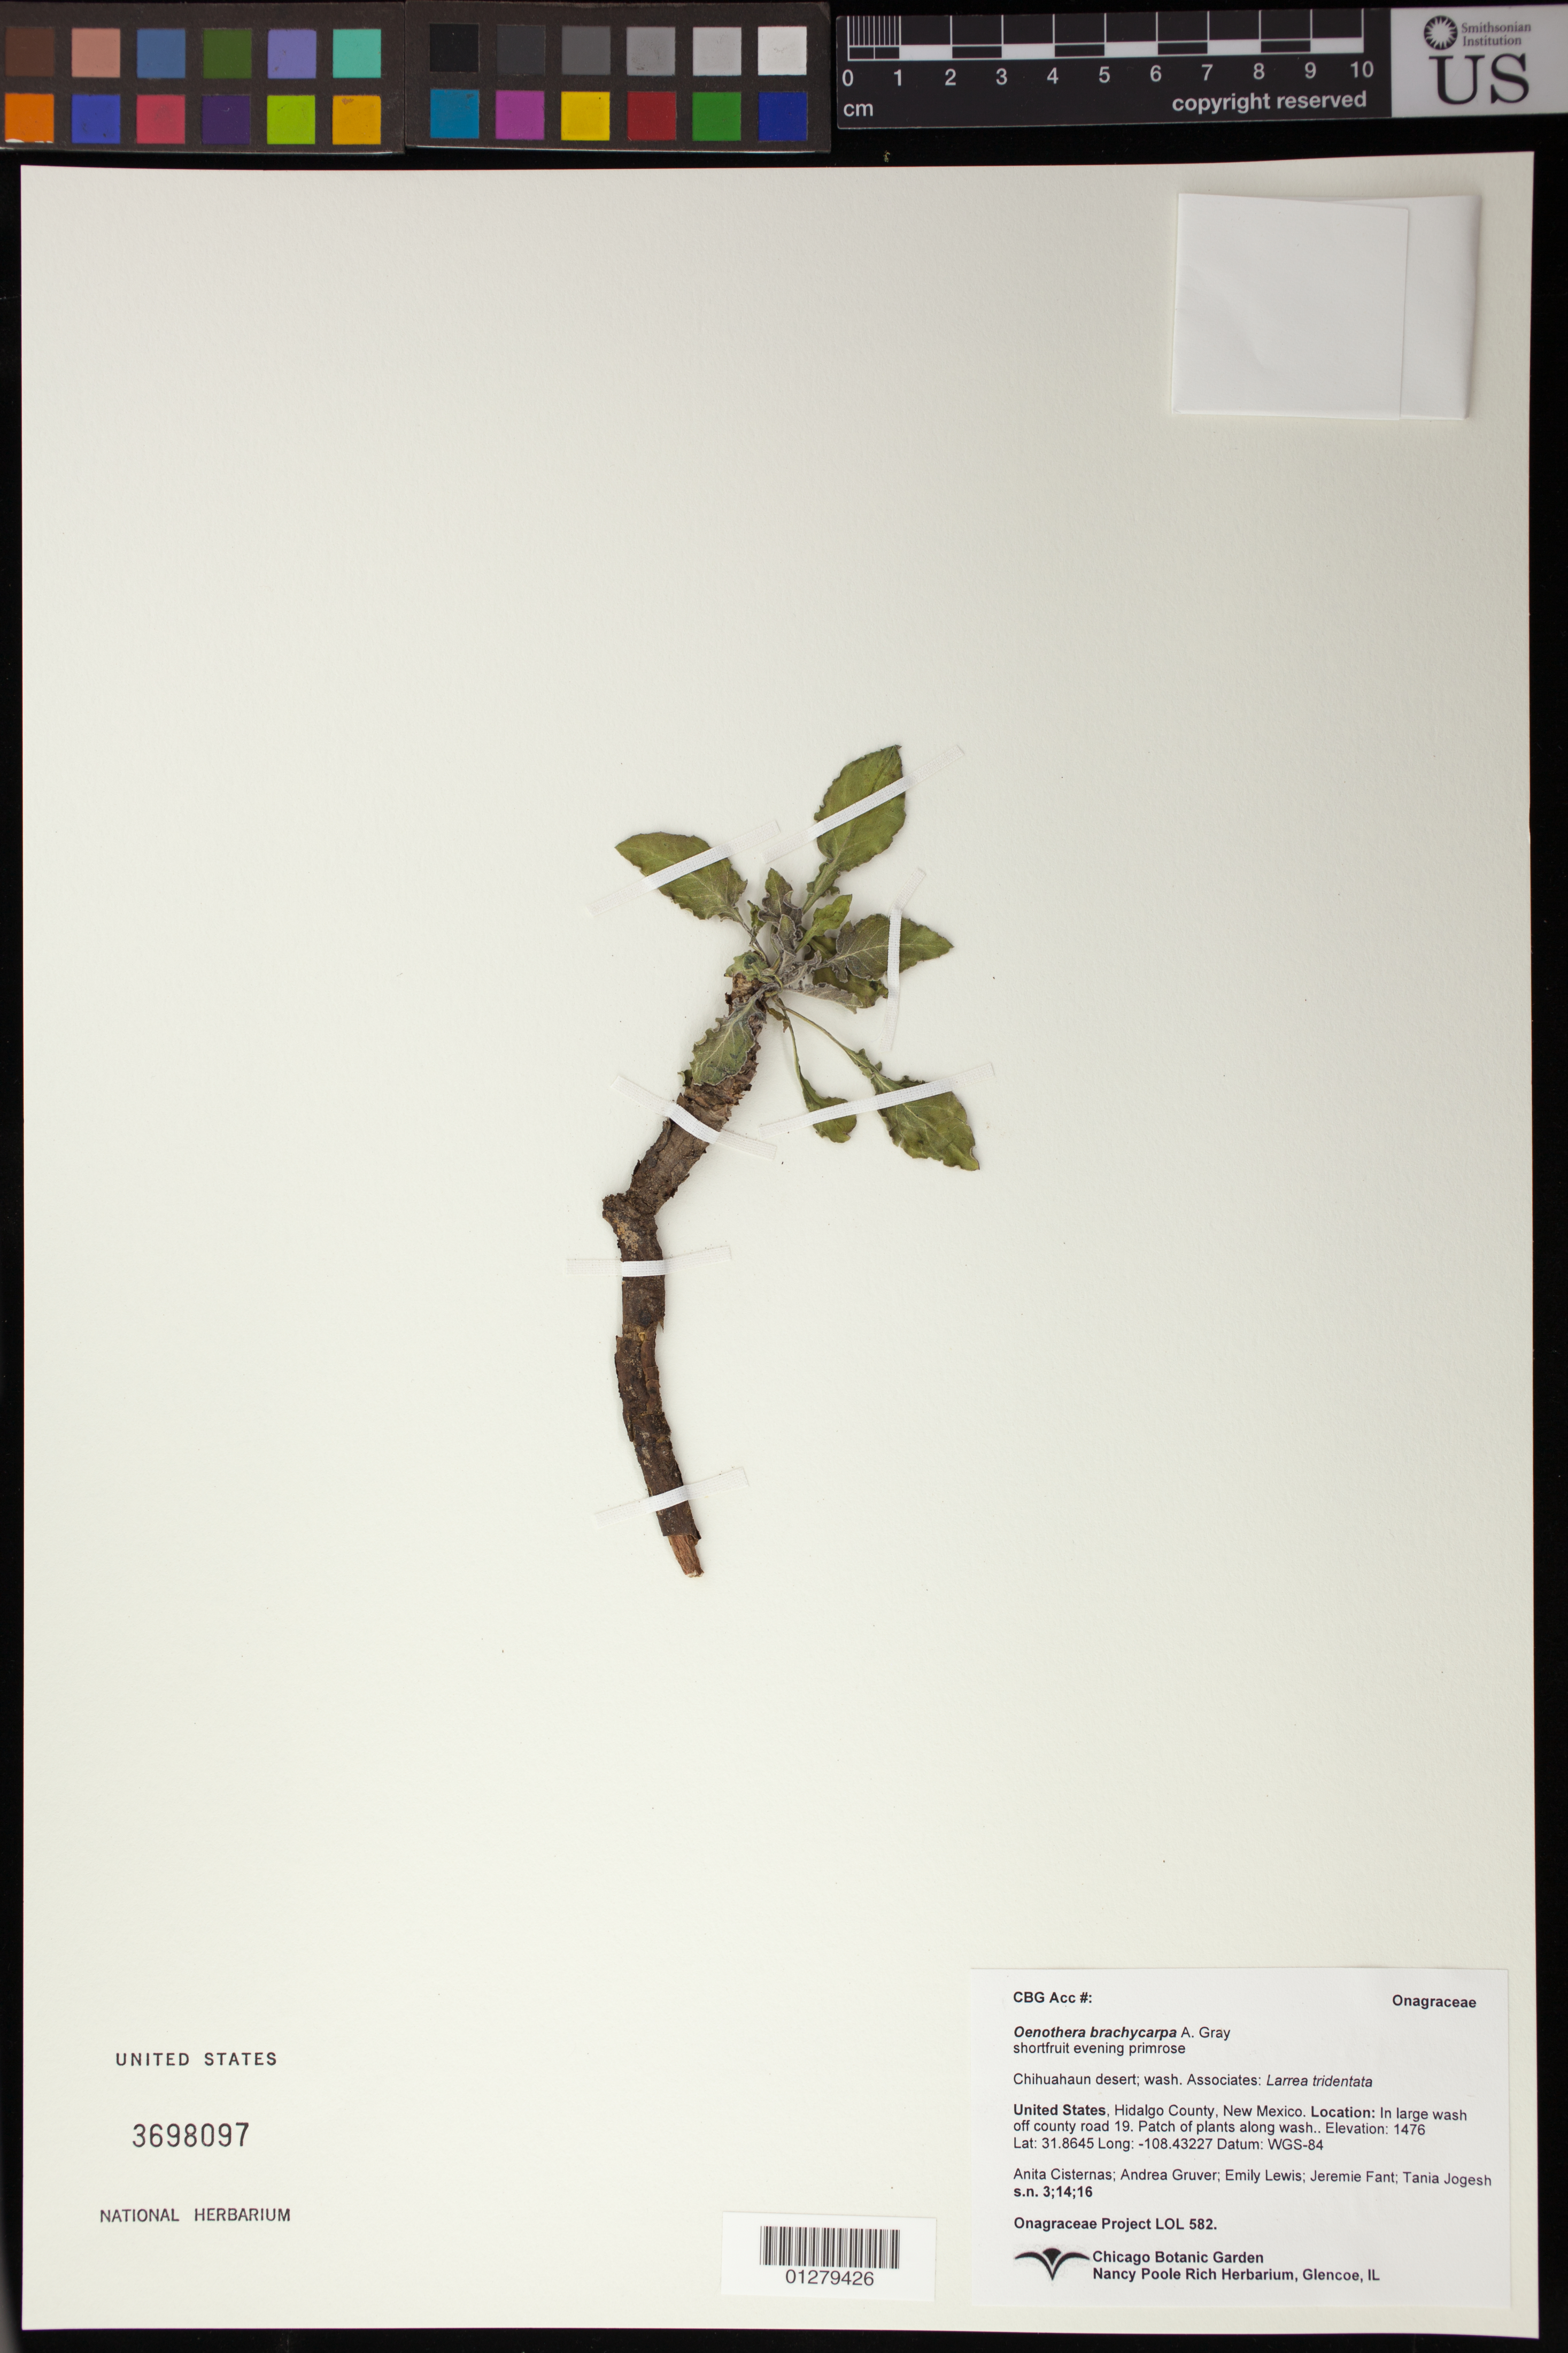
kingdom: Plantae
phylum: Tracheophyta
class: Magnoliopsida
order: Myrtales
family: Onagraceae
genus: Oenothera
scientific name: Oenothera brachycarpa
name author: A. Gray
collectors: A. Gruver, A. Cisternas, E. Lewis, J. Fant & T. Jogesh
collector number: LOL 582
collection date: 2016-03-14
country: United States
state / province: New Mexico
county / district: Hidalgo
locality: In large wash off County Road 19 near Little Hatchet Mountains.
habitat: Chihuahuan desert habitat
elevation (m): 1476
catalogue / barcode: US 3698097